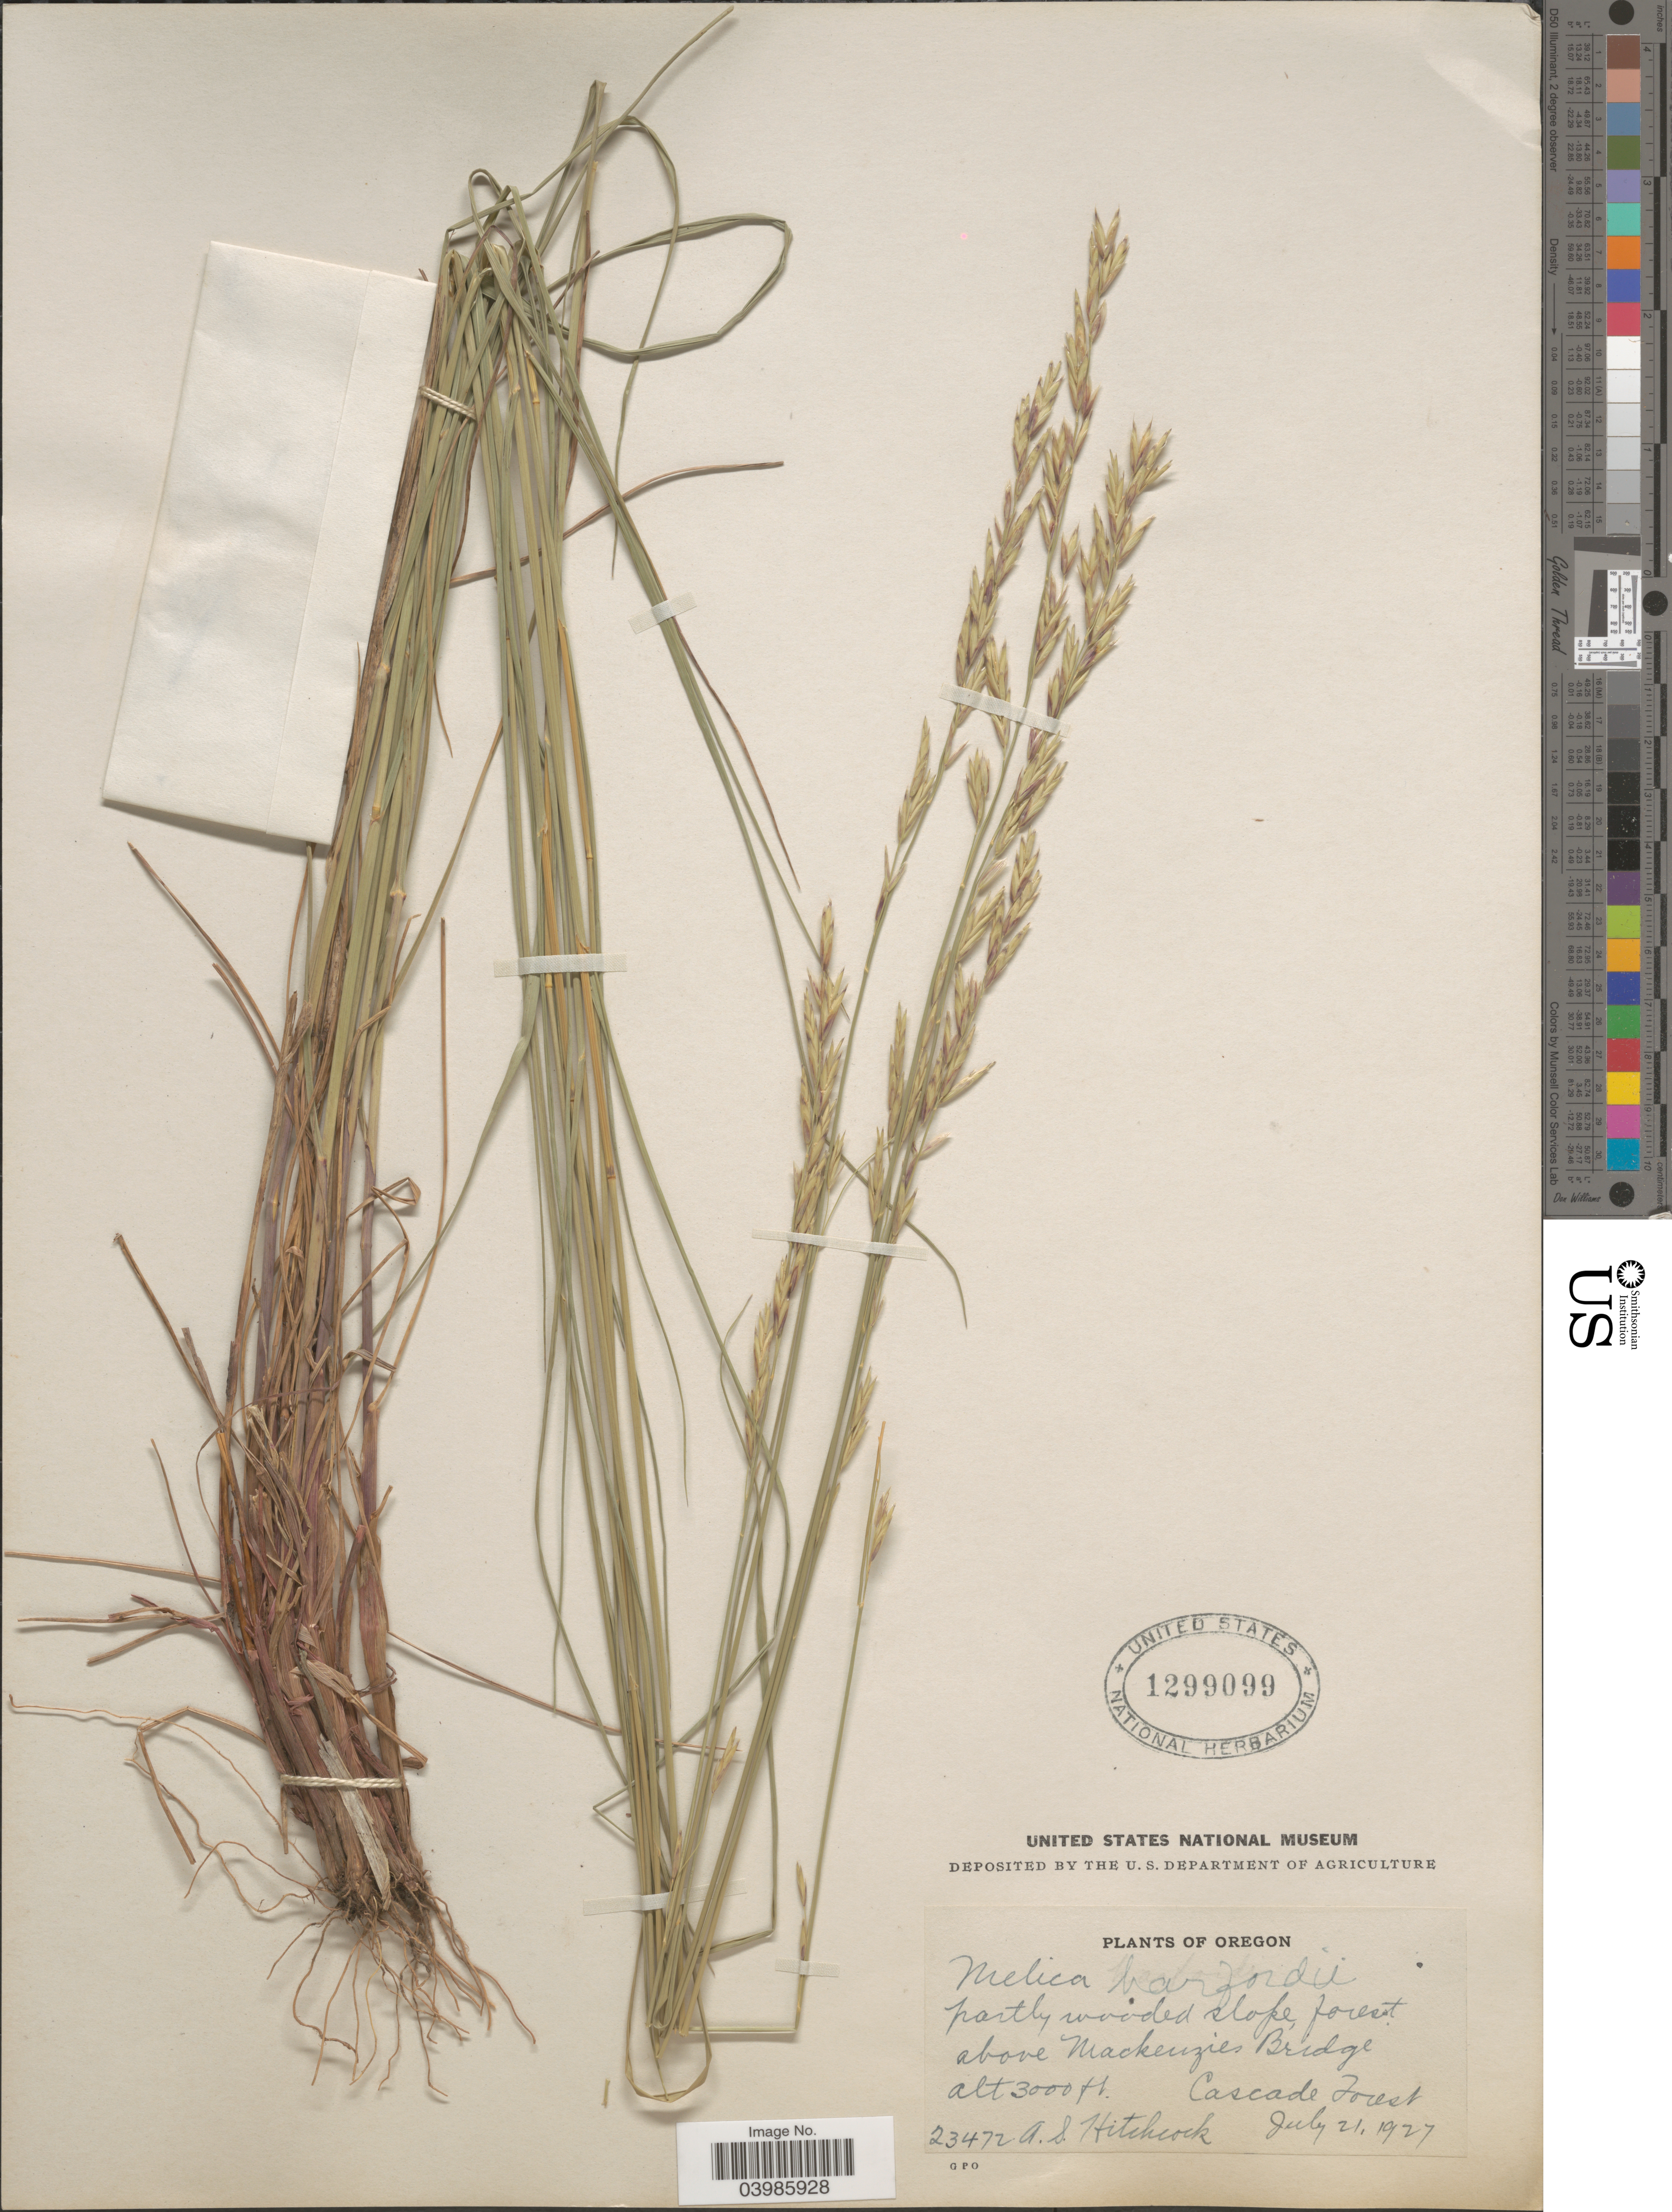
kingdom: Plantae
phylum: Tracheophyta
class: Liliopsida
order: Poales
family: Poaceae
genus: Melica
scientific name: Melica harfordii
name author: Bol.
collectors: A. S. Hitchcock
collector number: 23472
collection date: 1927-07-21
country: United States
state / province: Oregon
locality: Partly wooded slope, forest above Mackenzies Bridge. Cascade Forest.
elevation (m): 914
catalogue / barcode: US 1299099